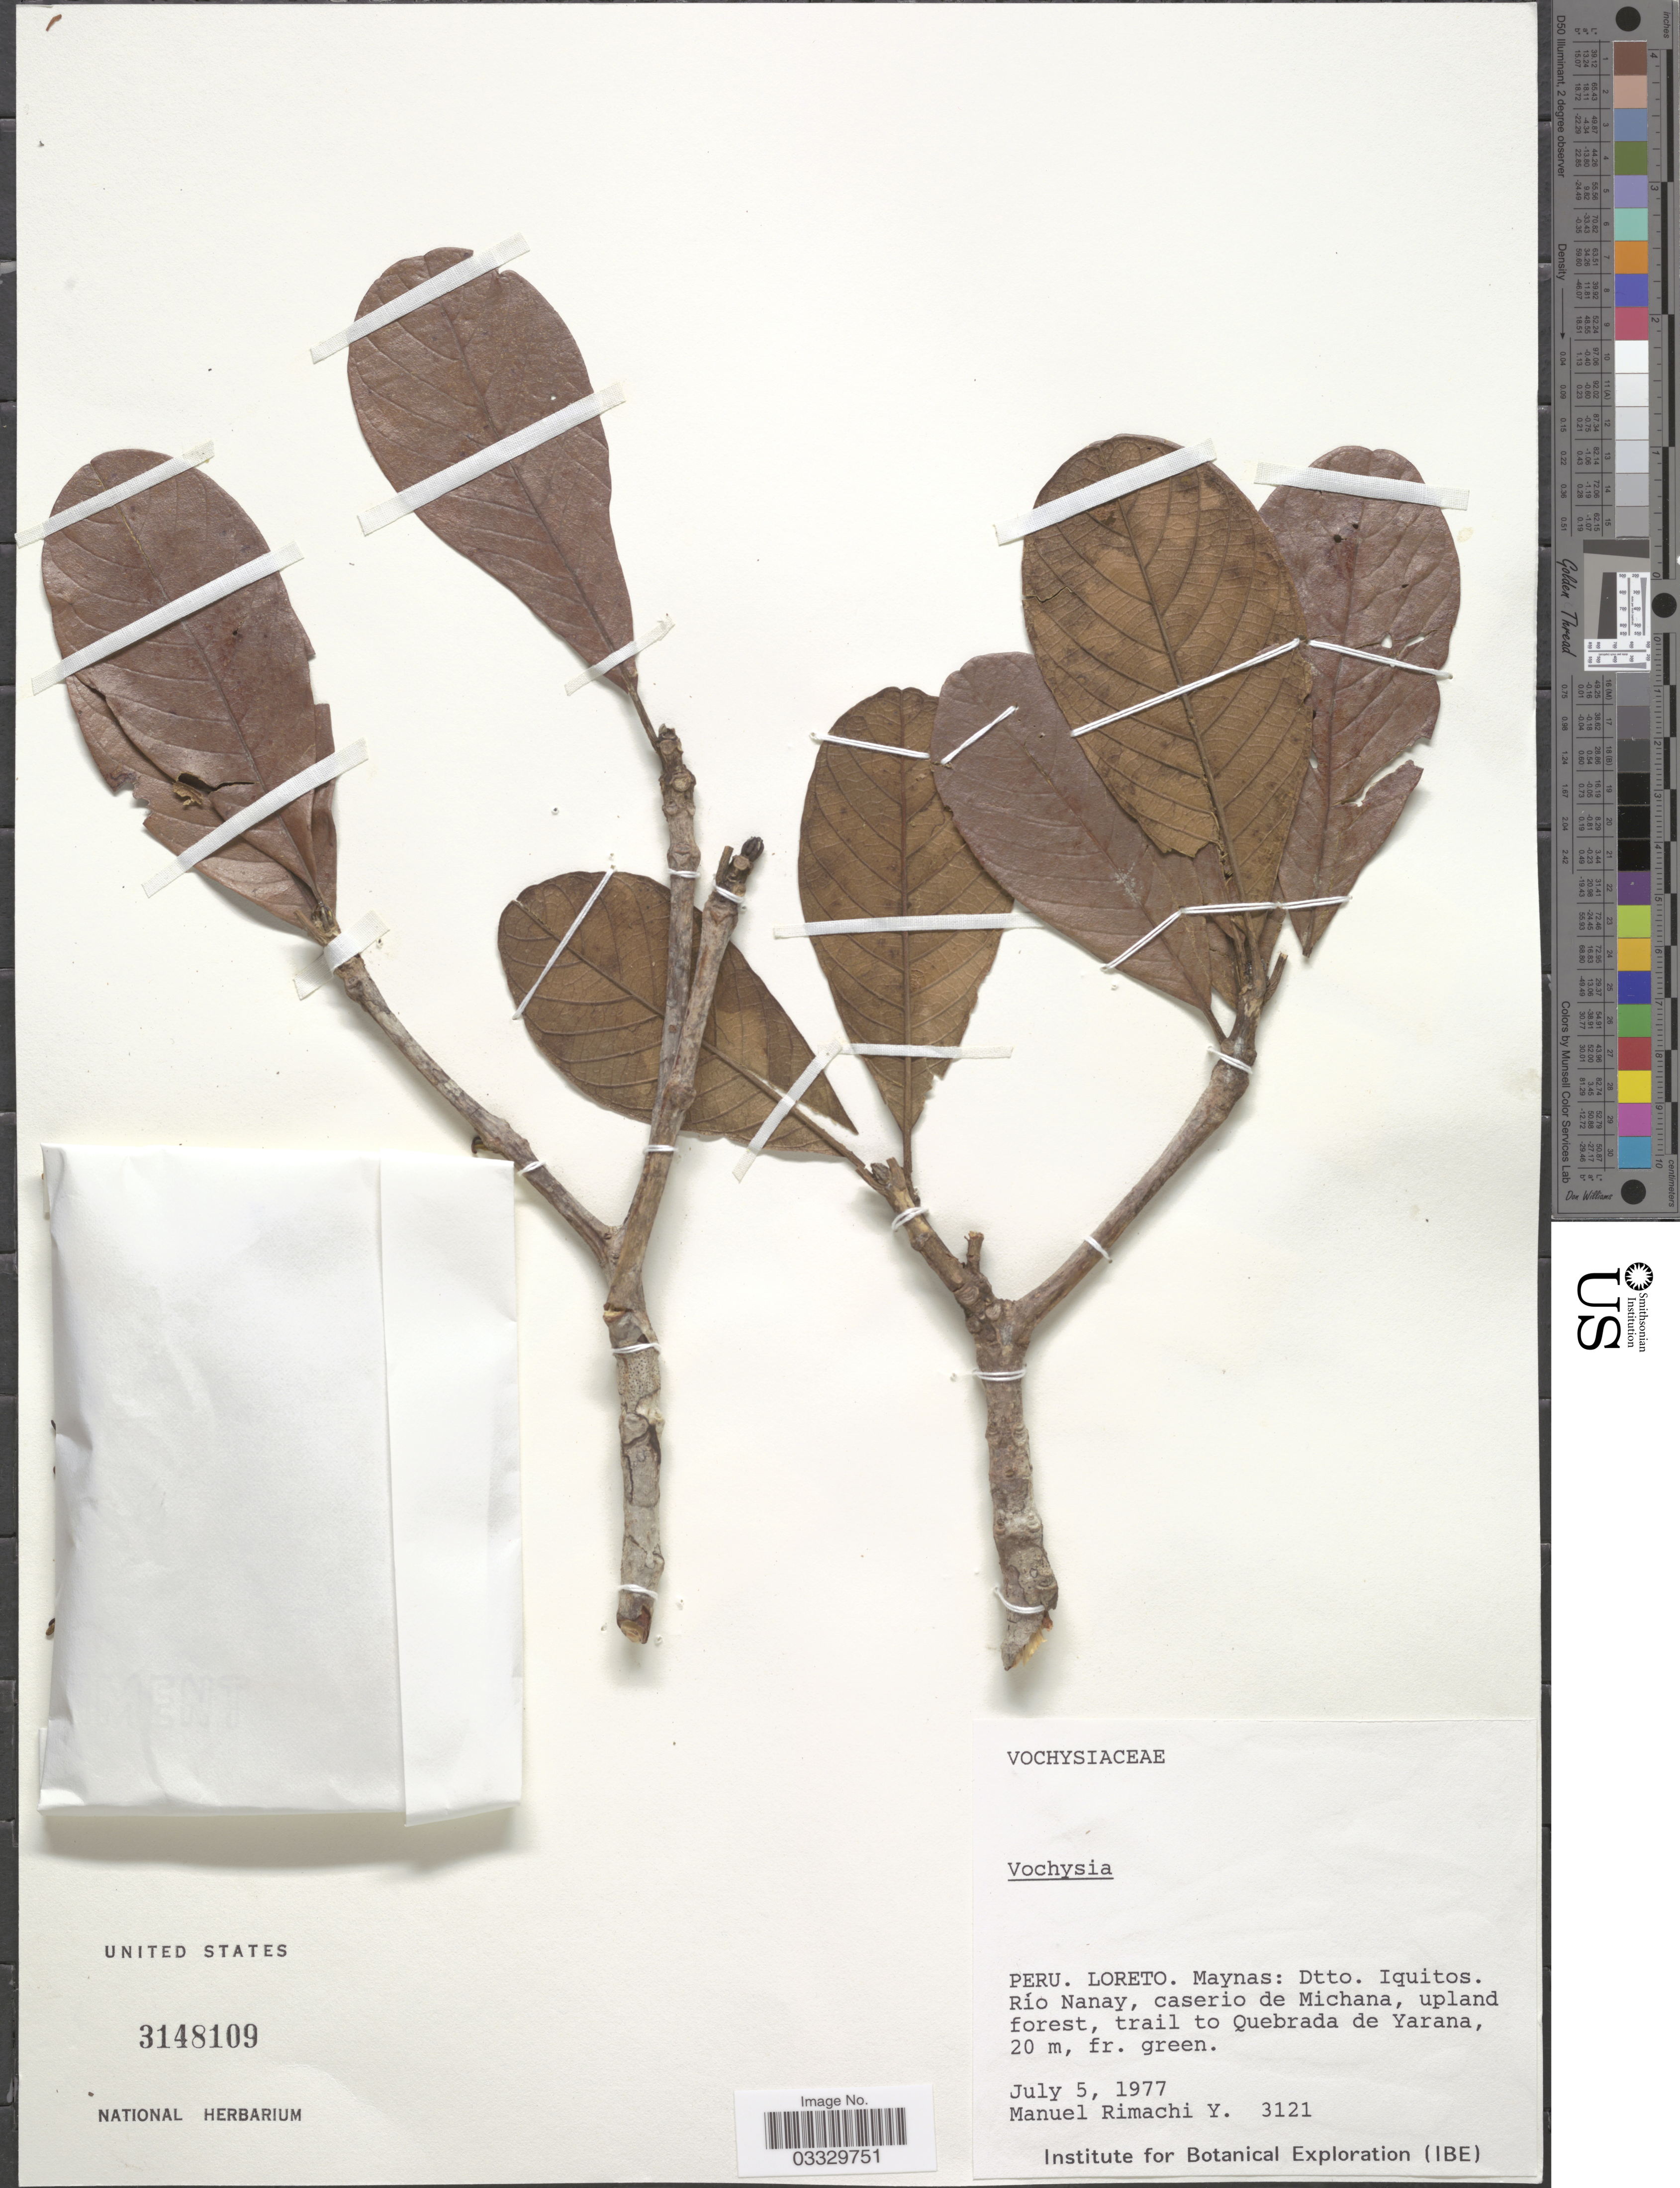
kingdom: Plantae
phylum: Tracheophyta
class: Magnoliopsida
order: Myrtales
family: Vochysiaceae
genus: Vochysia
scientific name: Vochysia sp.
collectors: M. Rimachi Y.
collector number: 3121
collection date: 1977-07-05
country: Peru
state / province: Loreto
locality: Maynas: Dtto. Iquitos. Río Nanay, caserio de Michana, upland forest, trail to Quebrada de Yarana.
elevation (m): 20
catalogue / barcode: US 3148109